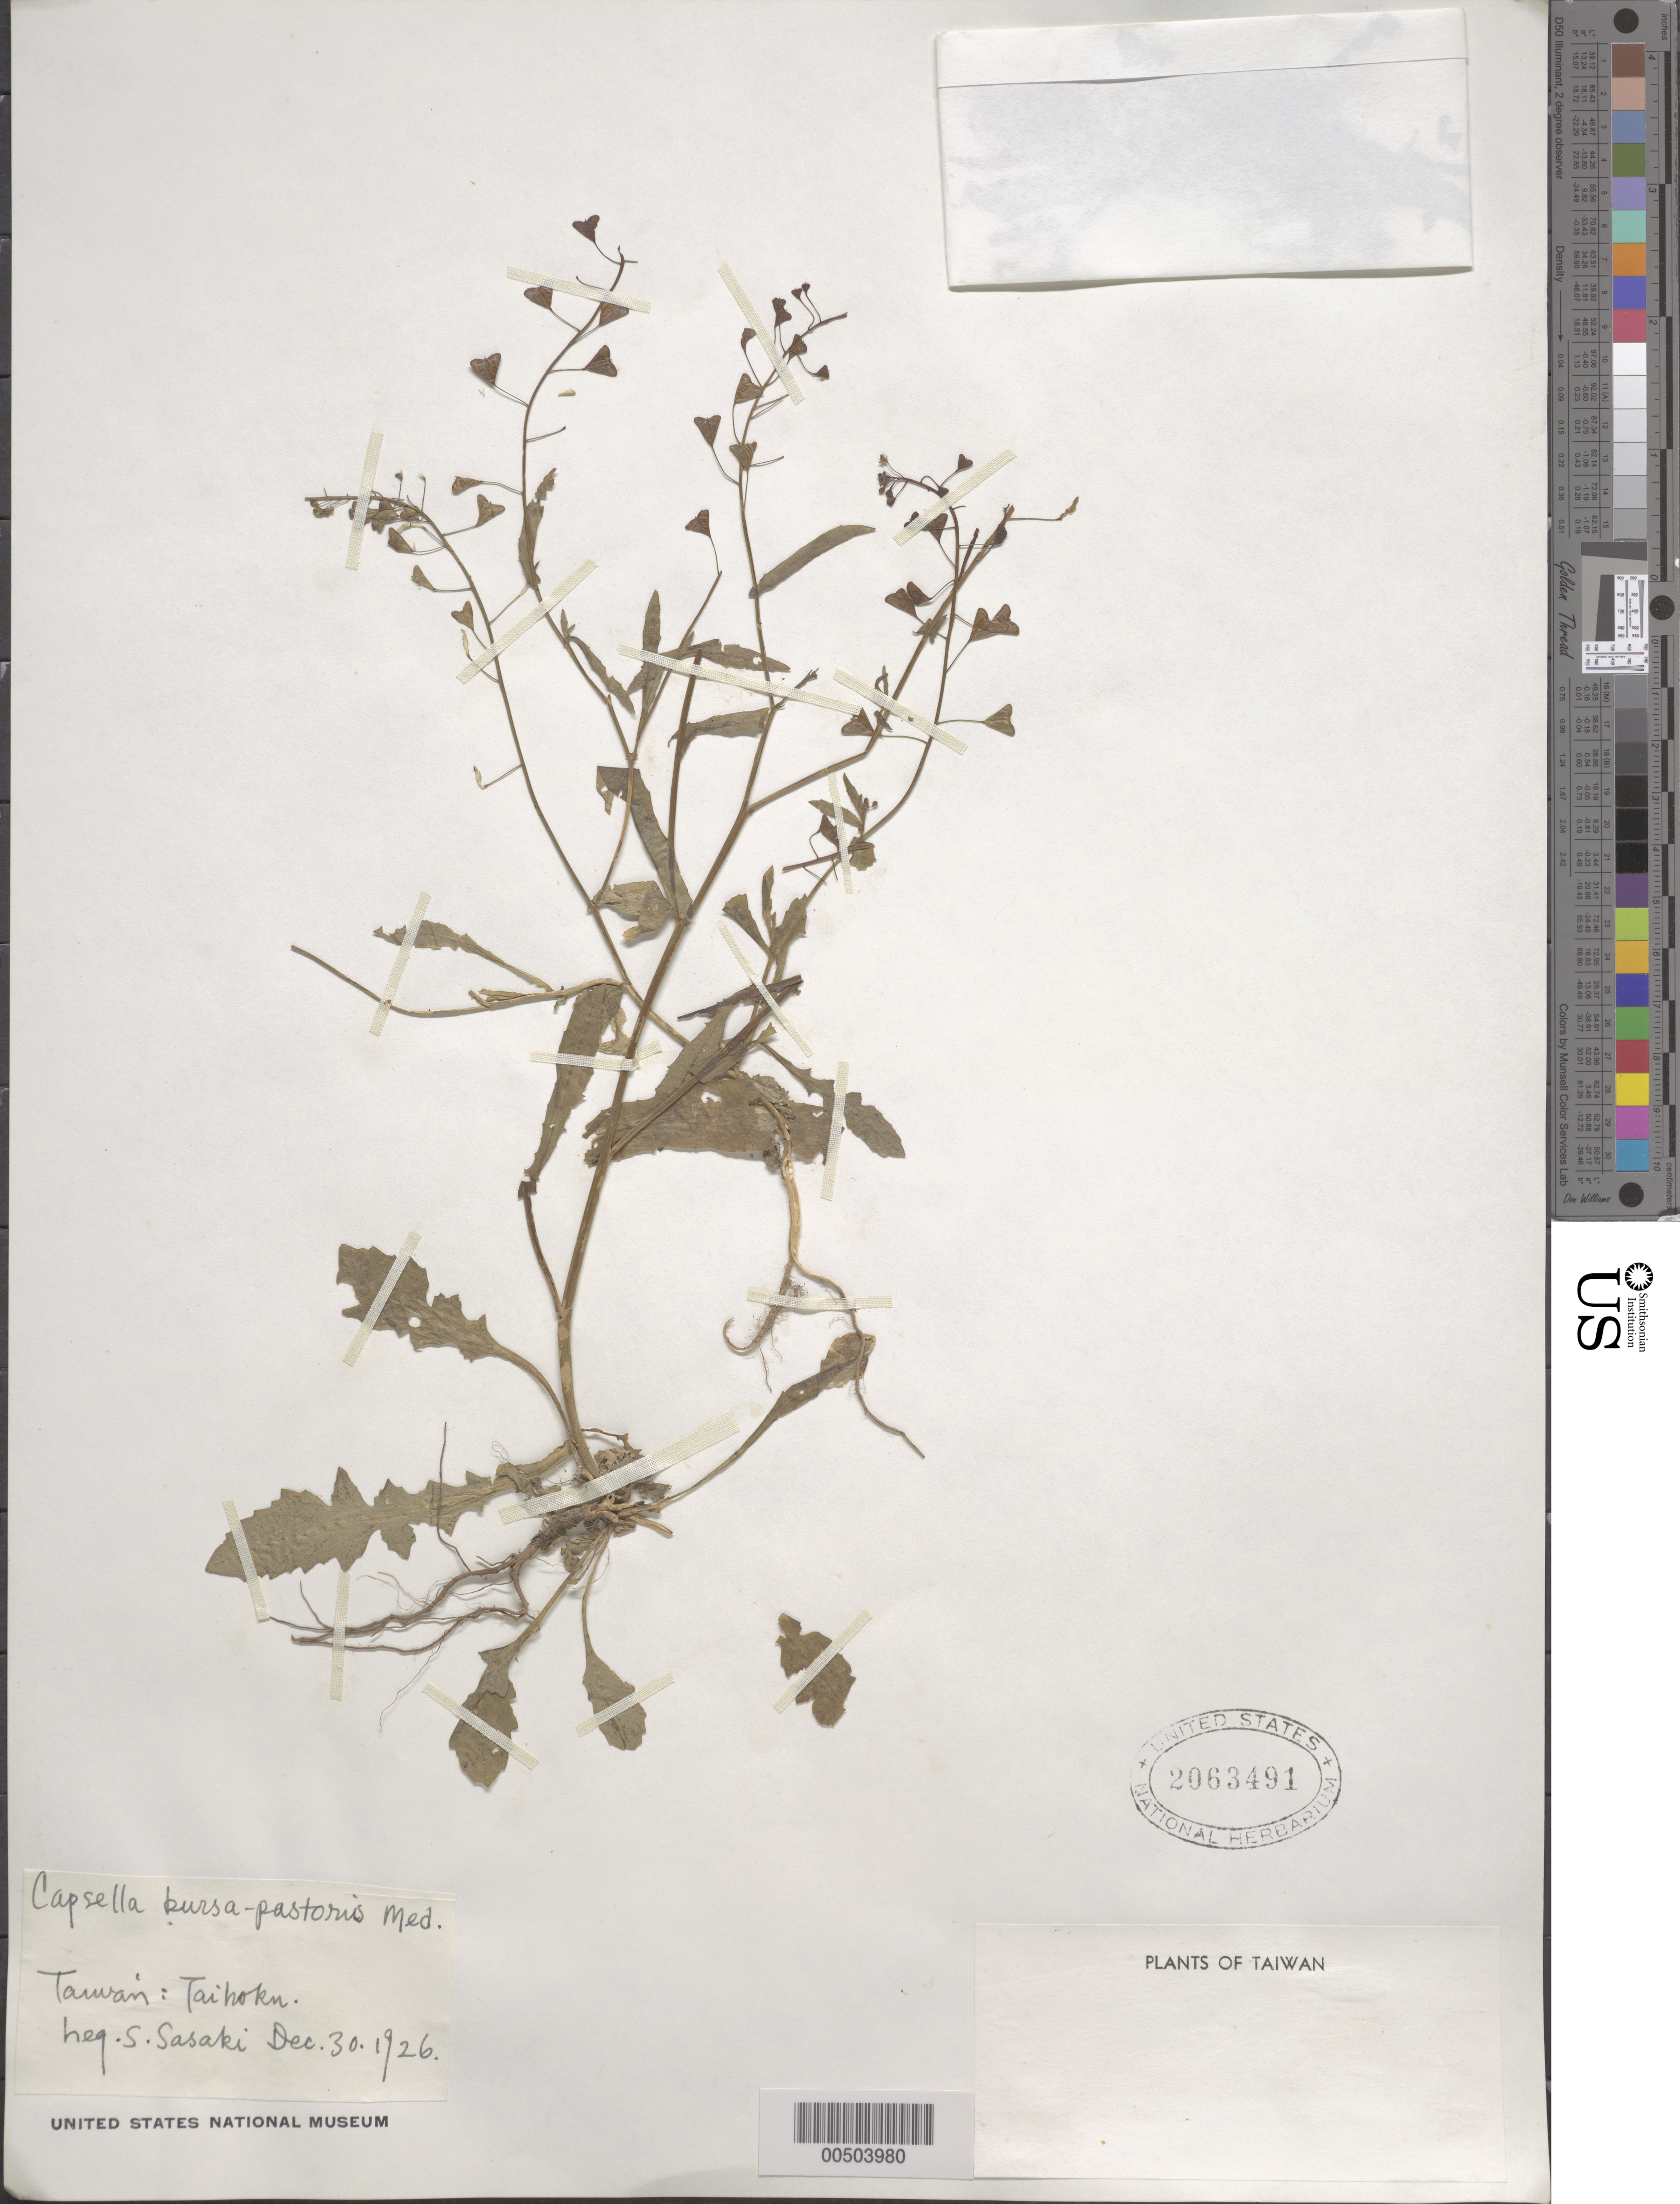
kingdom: Plantae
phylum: Tracheophyta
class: Magnoliopsida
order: Brassicales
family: Brassicaceae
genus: Capsella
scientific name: Capsella bursa-pastoris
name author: (L.) Medik.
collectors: S. Sasaki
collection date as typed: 30 Dec 1926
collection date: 1926-12-30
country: Taiwan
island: Taiwan [Formosa]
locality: Taihokn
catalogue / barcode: US 2063491